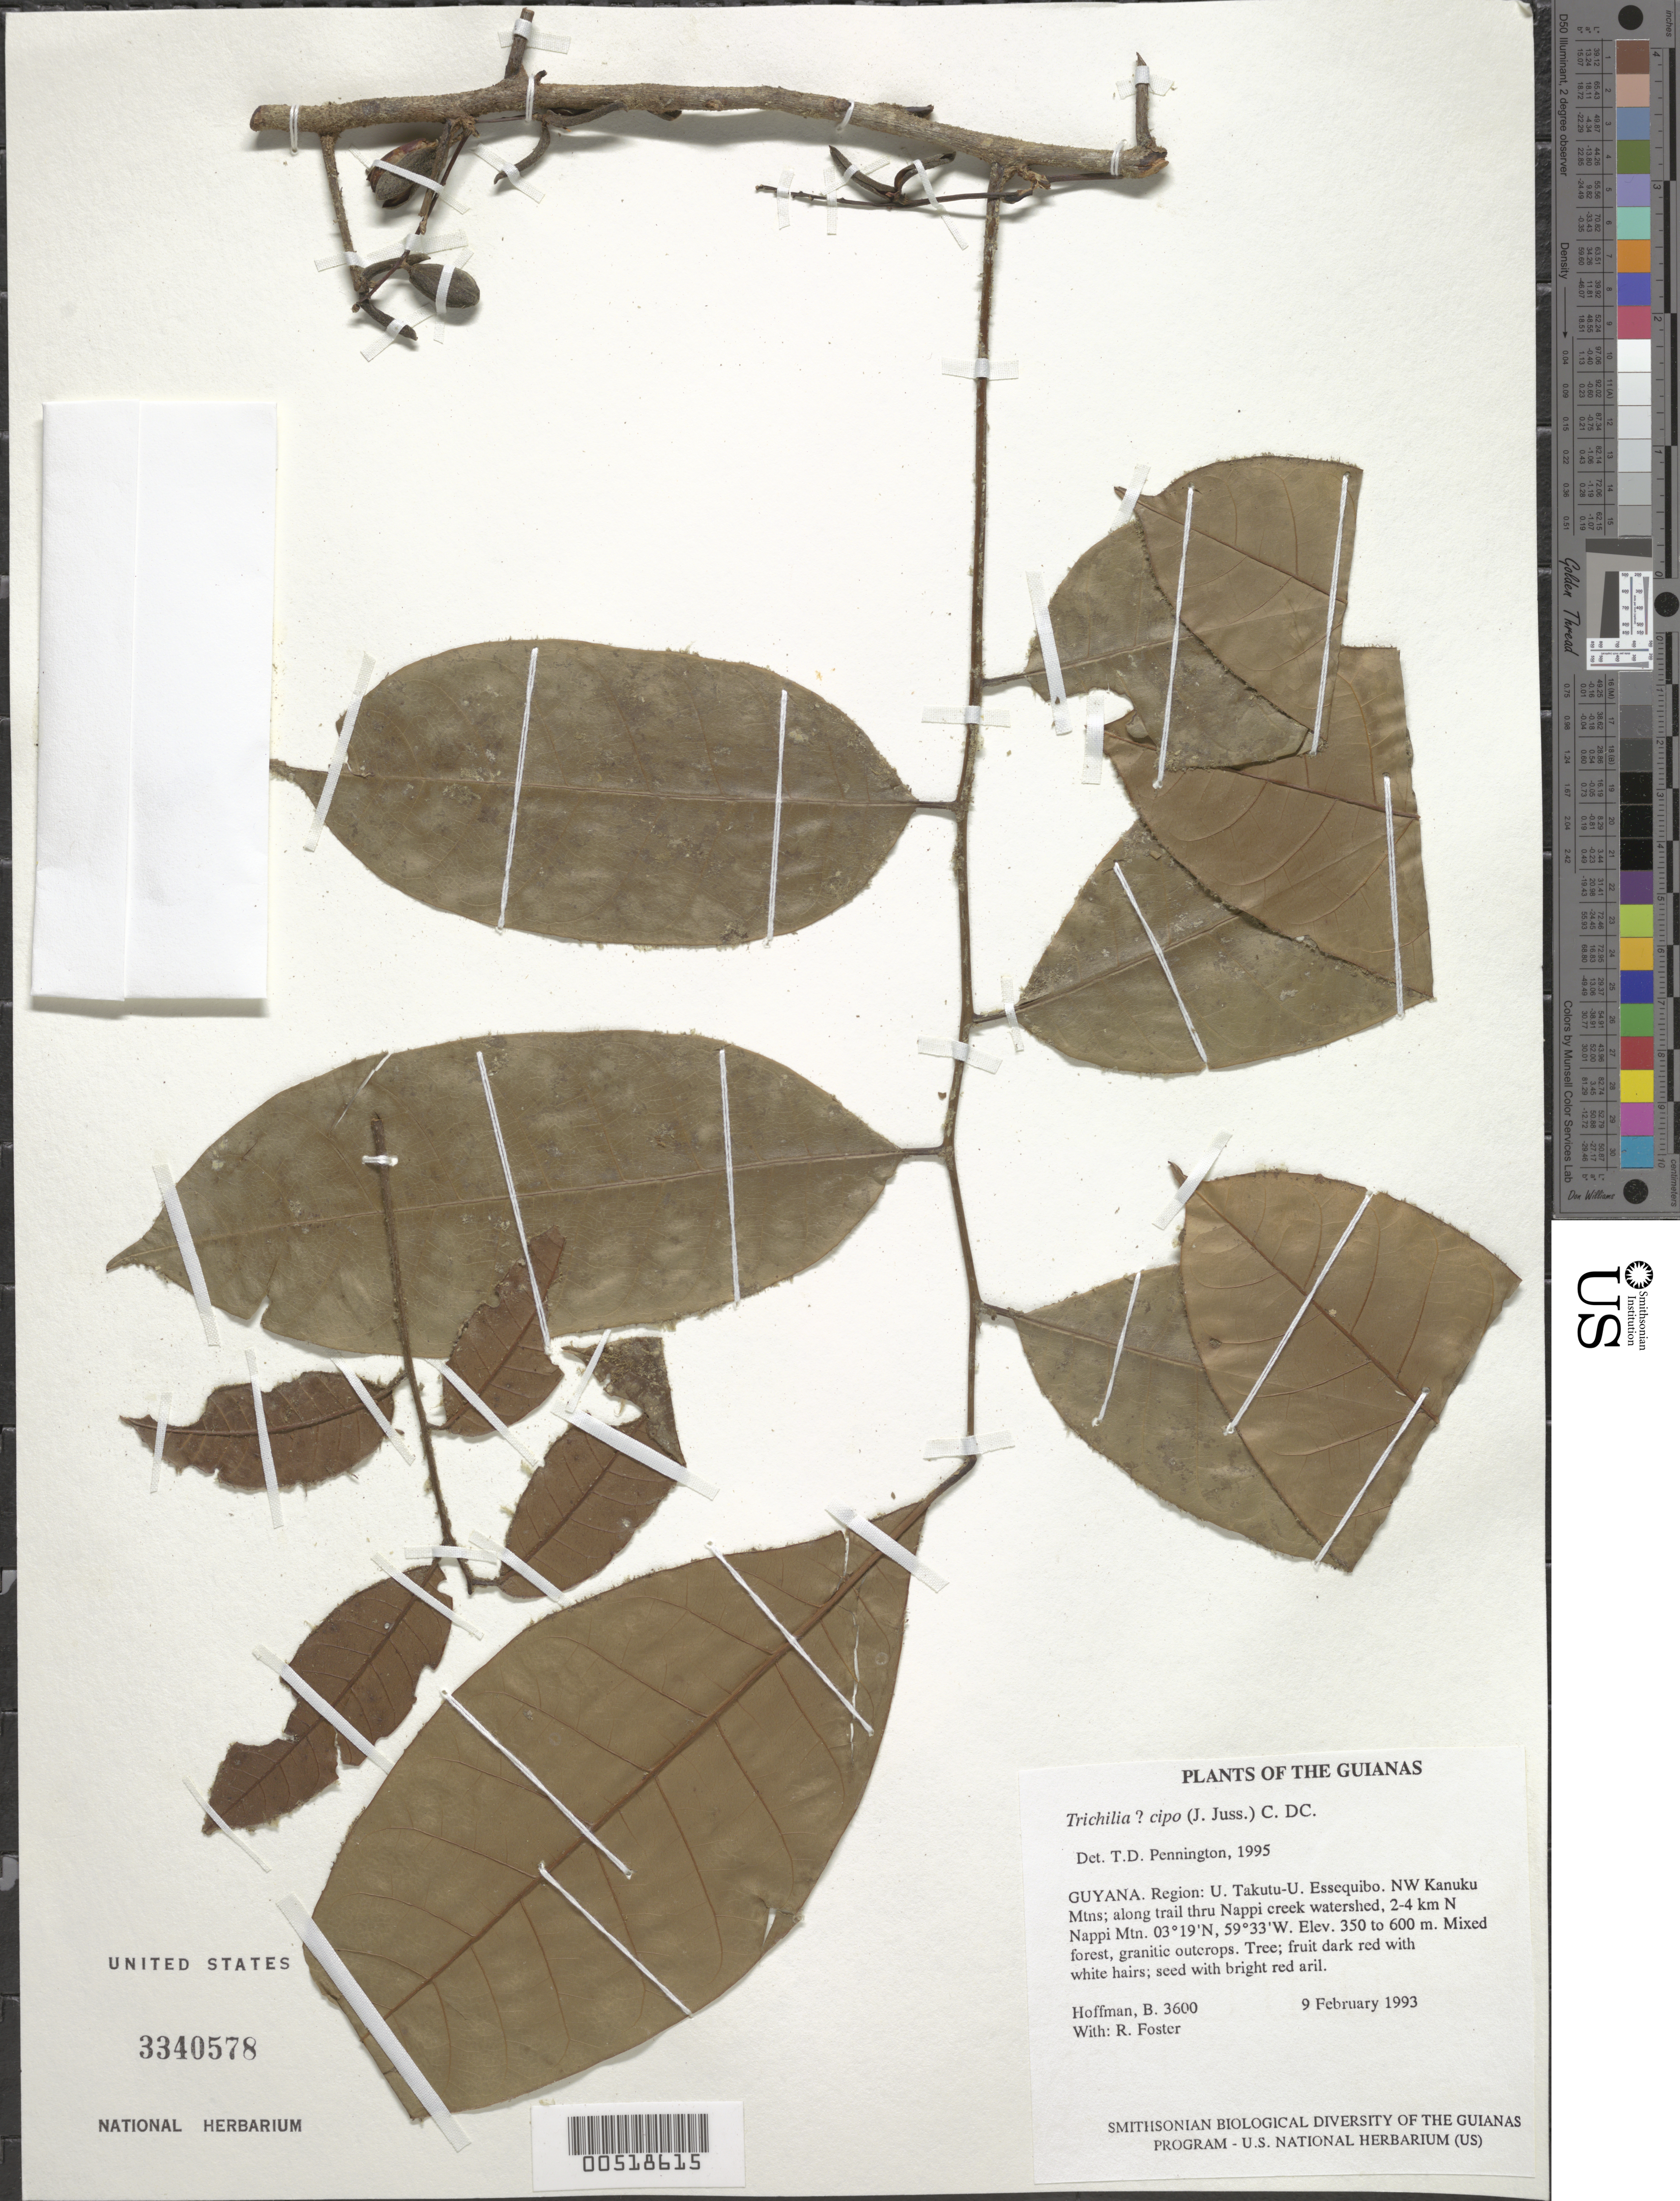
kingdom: Plantae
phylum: Tracheophyta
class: Magnoliopsida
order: Sapindales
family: Meliaceae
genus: Trichilia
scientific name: Trichilia cipo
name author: (A. Juss.) C. DC.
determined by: Pennington, T. D., (K)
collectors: B. Hoffman & R. Foster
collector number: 3600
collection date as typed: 9 February 1993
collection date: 1993-02-09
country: Guyana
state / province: U. Takutu-U. Essequibo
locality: NW Kanuku Mountains; along trail thru Nappi creek watershed, 2-4 km N of Nappi Mountain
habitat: Mixed forest, granitic outcrops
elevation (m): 350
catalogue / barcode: US 3340578